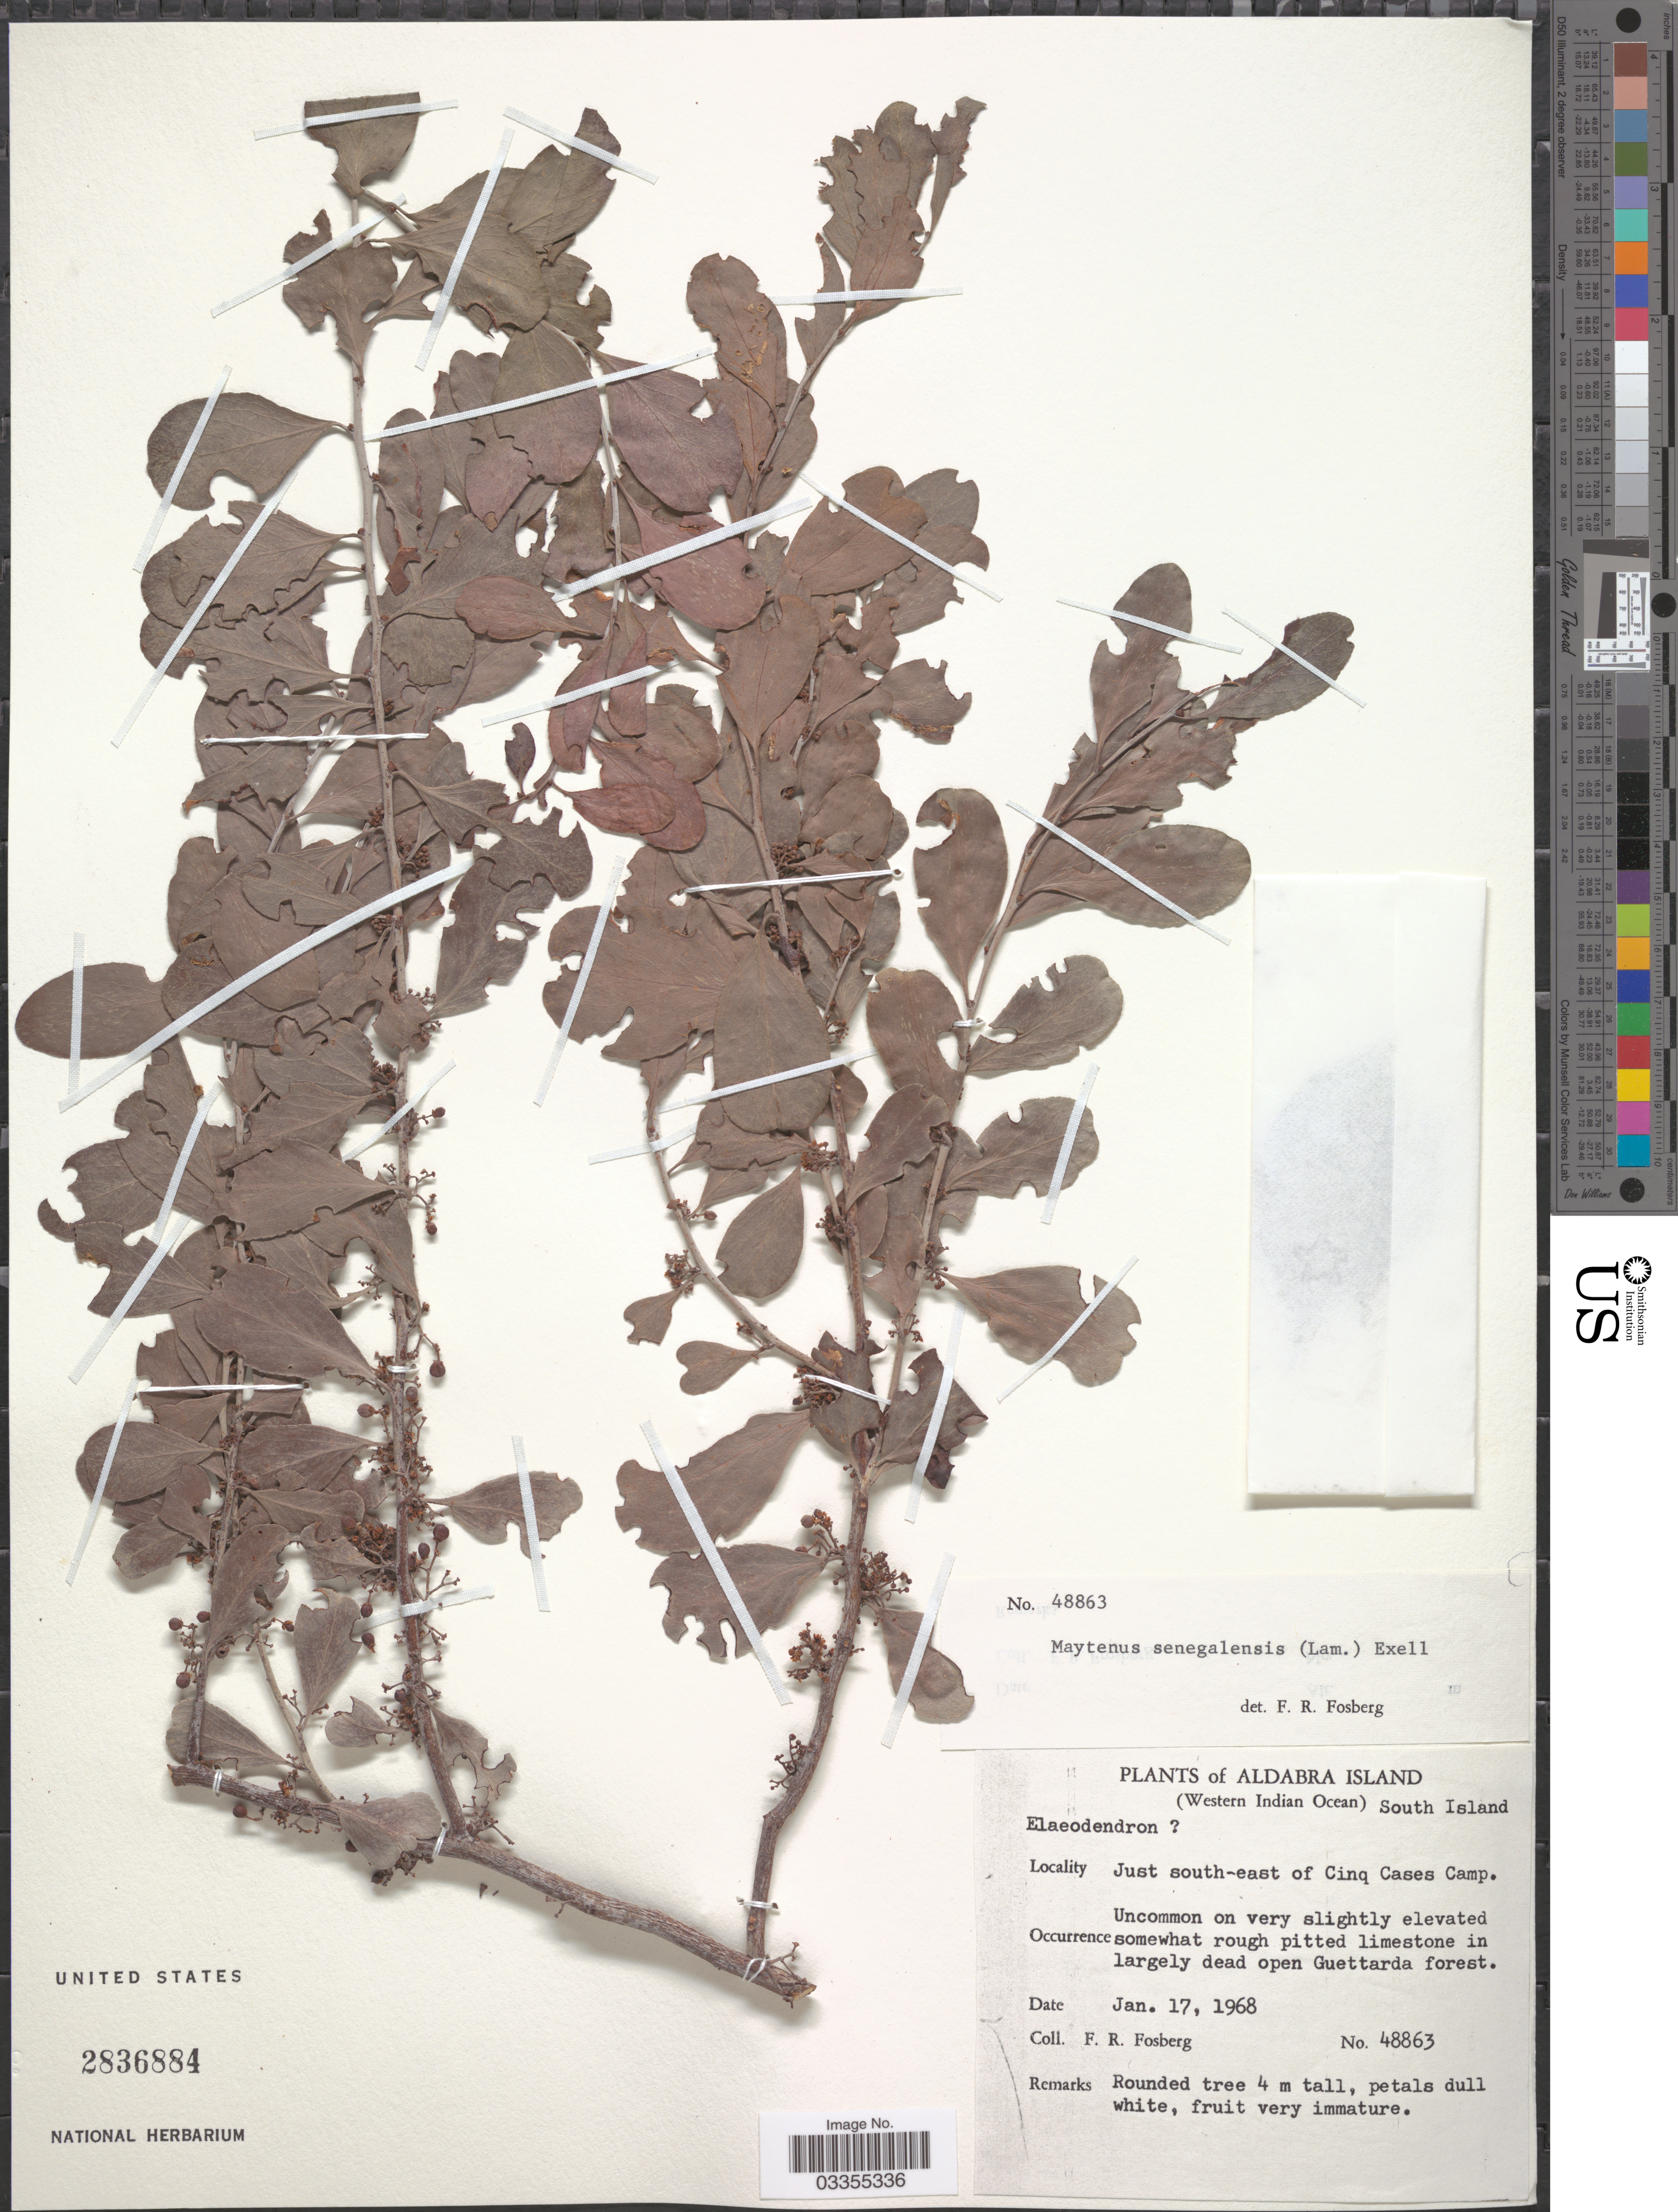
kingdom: Plantae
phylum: Tracheophyta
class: Magnoliopsida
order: Celastrales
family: Celastraceae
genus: Gymnosporia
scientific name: Gymnosporia grossulariae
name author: (Tul.) Loes.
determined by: Strong, Mark T., (BOT), Smithsonian Institution - National Museum of Natural History (UNITED STATES)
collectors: F. R. Fosberg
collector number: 48863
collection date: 1968-01-17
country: Seychelles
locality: Aldabra Island (Western Indian Ocean), South Island. Just south-east of Cinq Cases Camp.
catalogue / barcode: US 2836884